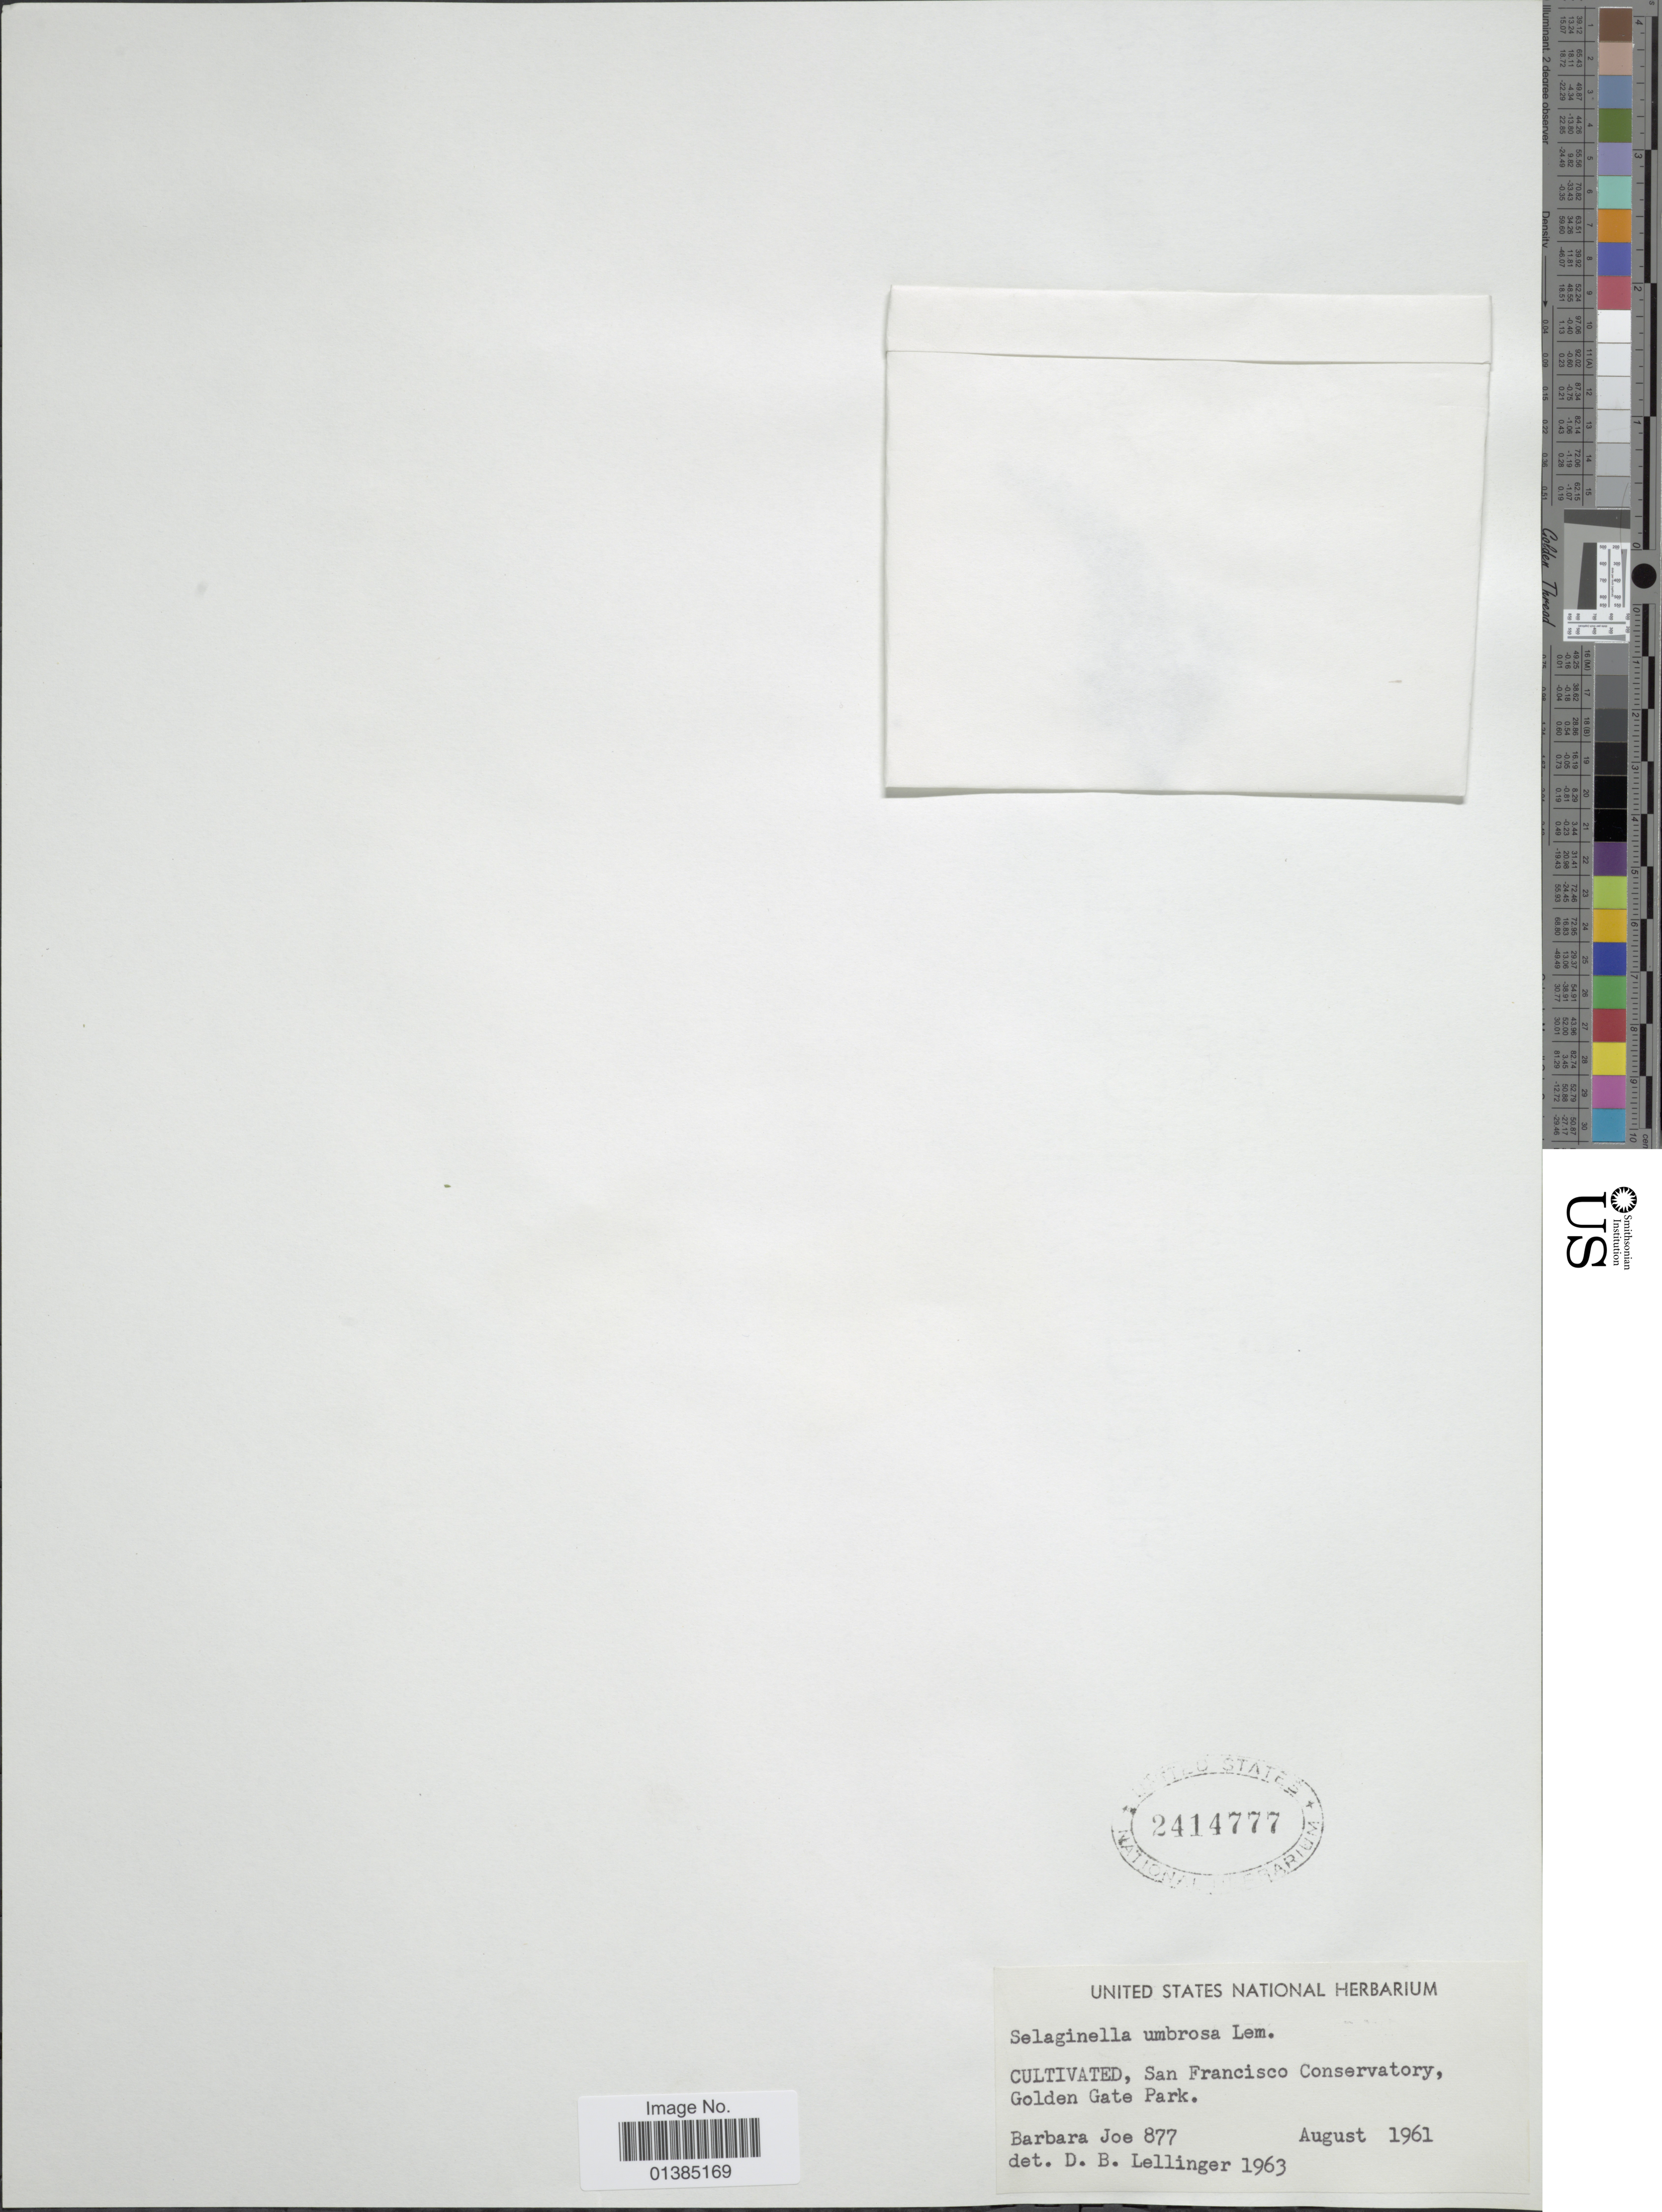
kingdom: Plantae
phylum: Tracheophyta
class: Lycopodiopsida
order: Selaginellales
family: Selaginellaceae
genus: Selaginella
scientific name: Selaginella umbrosa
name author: Lem. ex Hieron.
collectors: B. Joe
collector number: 877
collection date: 1961-08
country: United States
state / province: California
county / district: San Francisco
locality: San Francisco Conservatory, Golden Gate Park.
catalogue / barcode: US 2414777